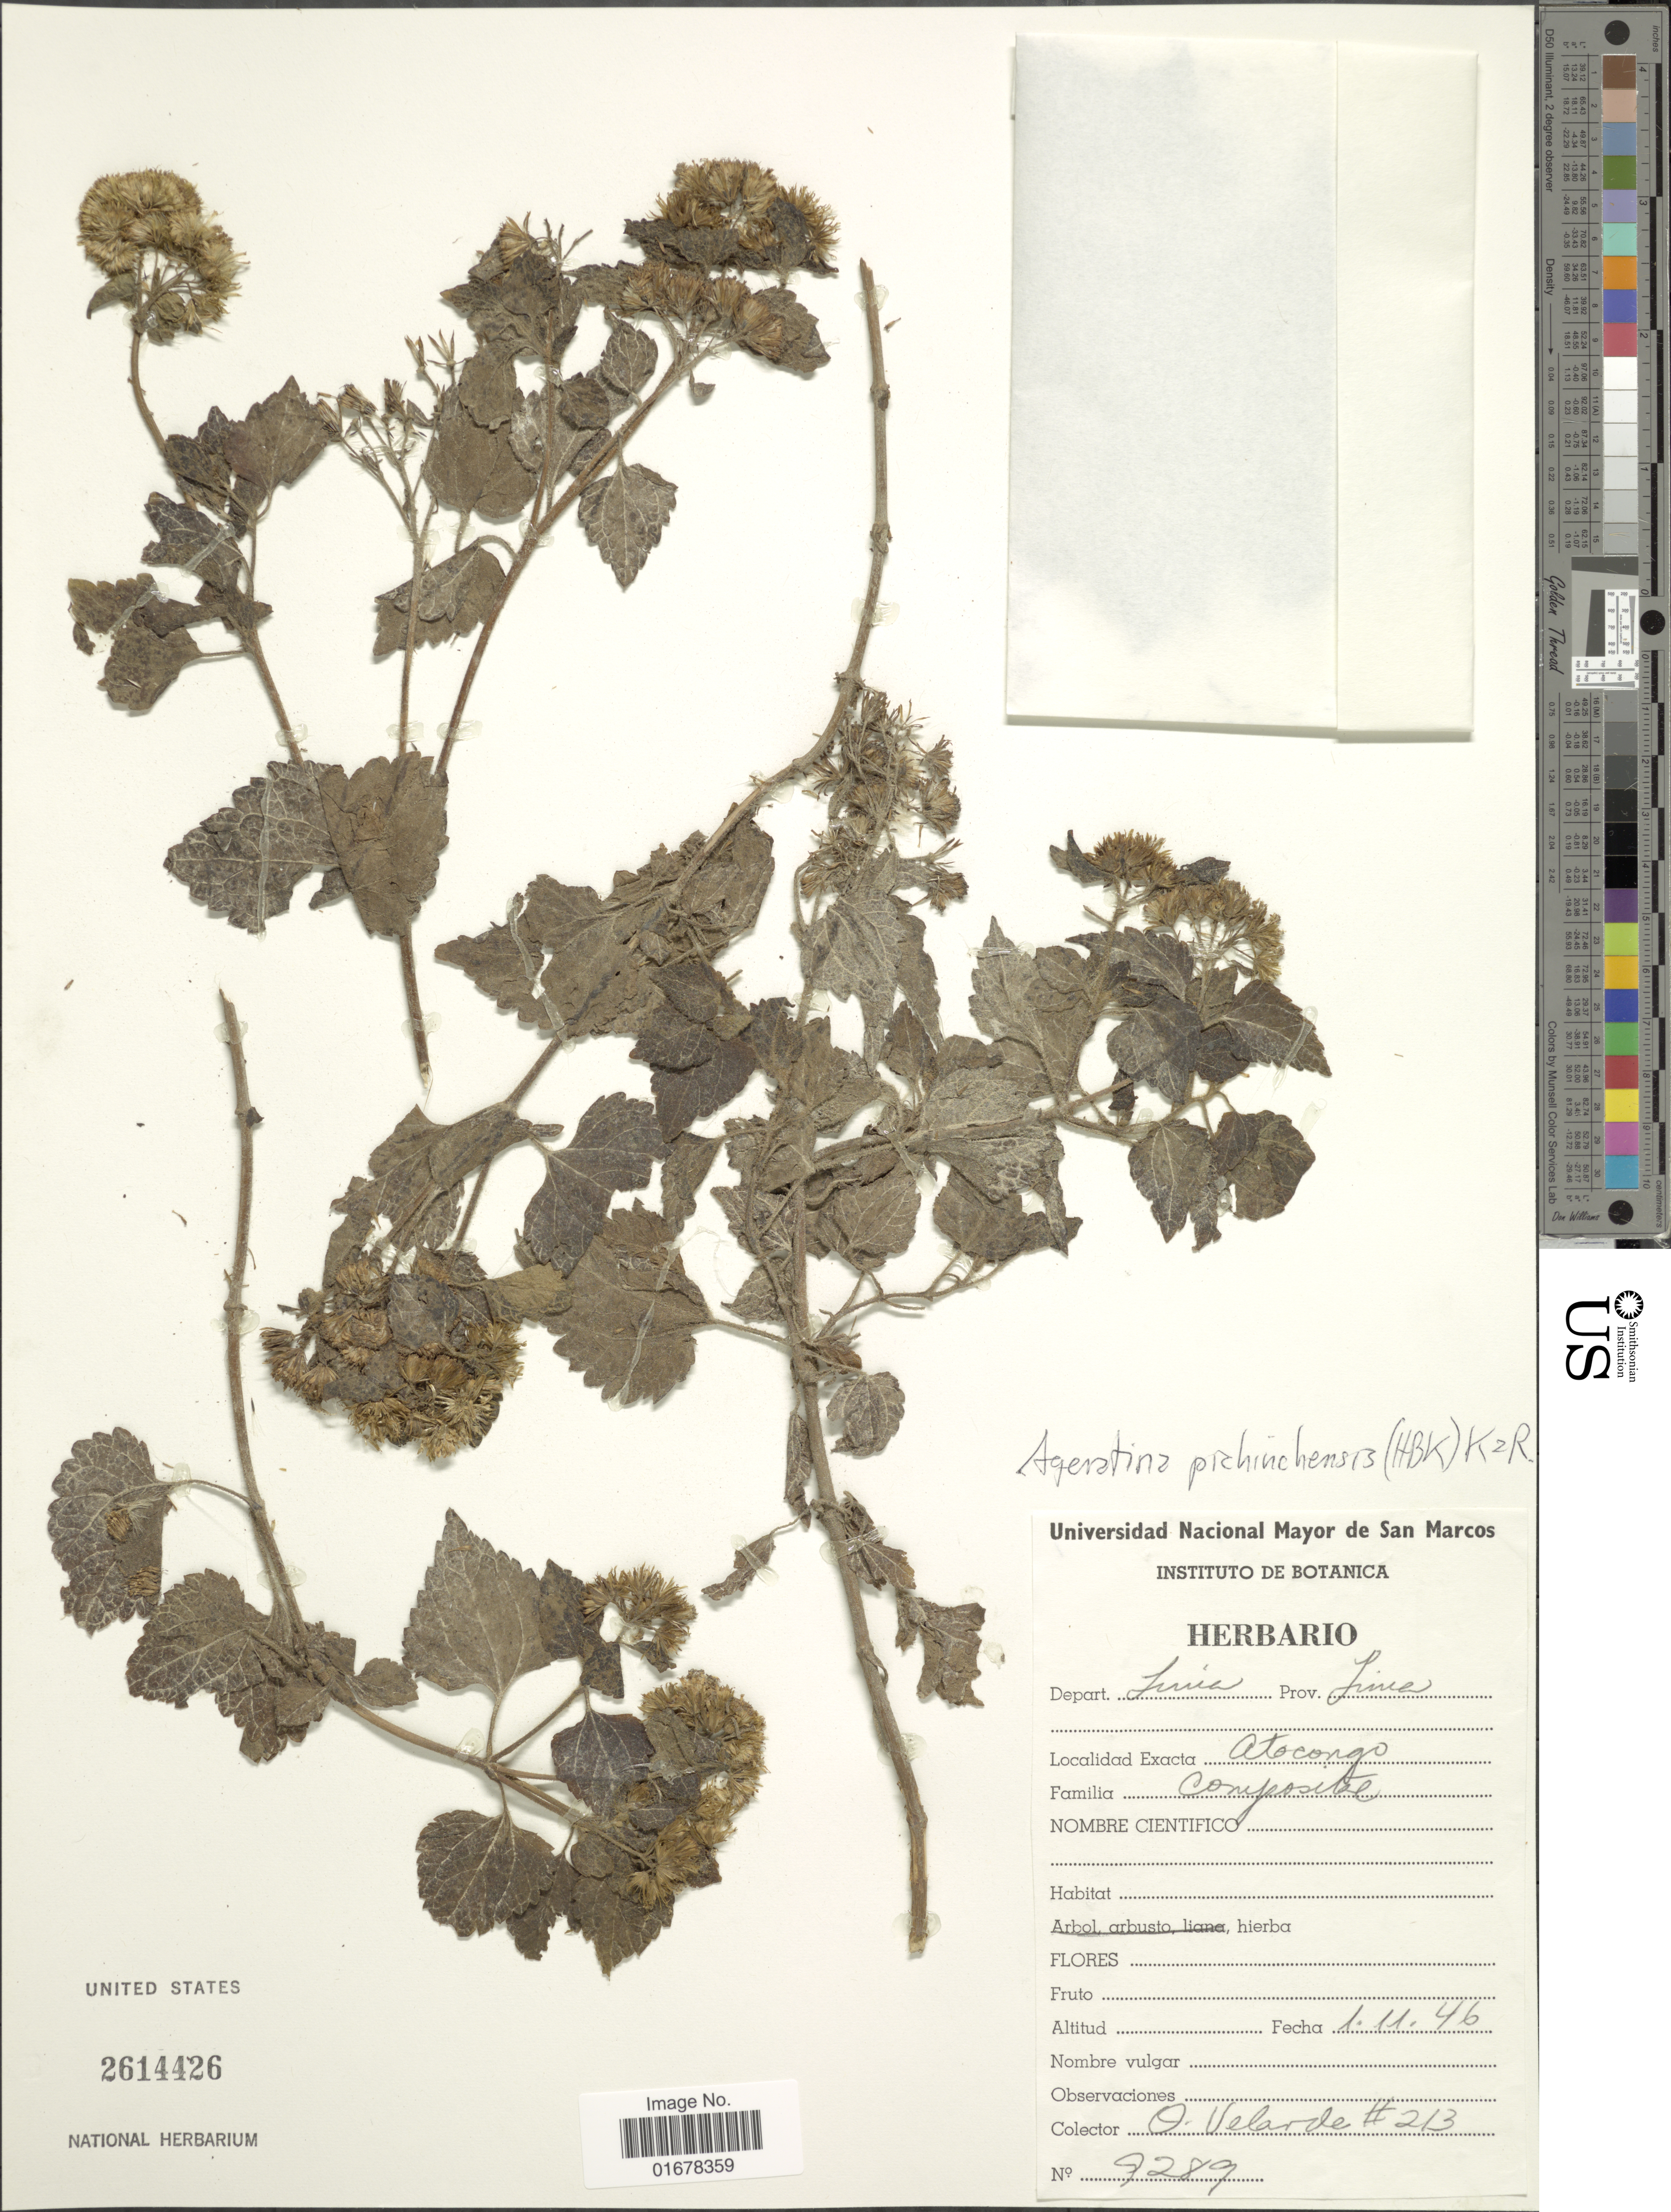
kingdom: Plantae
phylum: Tracheophyta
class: Magnoliopsida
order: Asterales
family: Asteraceae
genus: Ageratina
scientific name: Ageratina pichinchensis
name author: (Kunth) R.M. King & H. Rob.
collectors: O. Velarde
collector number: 213/9289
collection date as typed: Transcribed d/m/y: 1/11/46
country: Peru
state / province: Lima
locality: Depart. Lima, Prov. Lima, Atocongo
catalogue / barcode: US 2614426